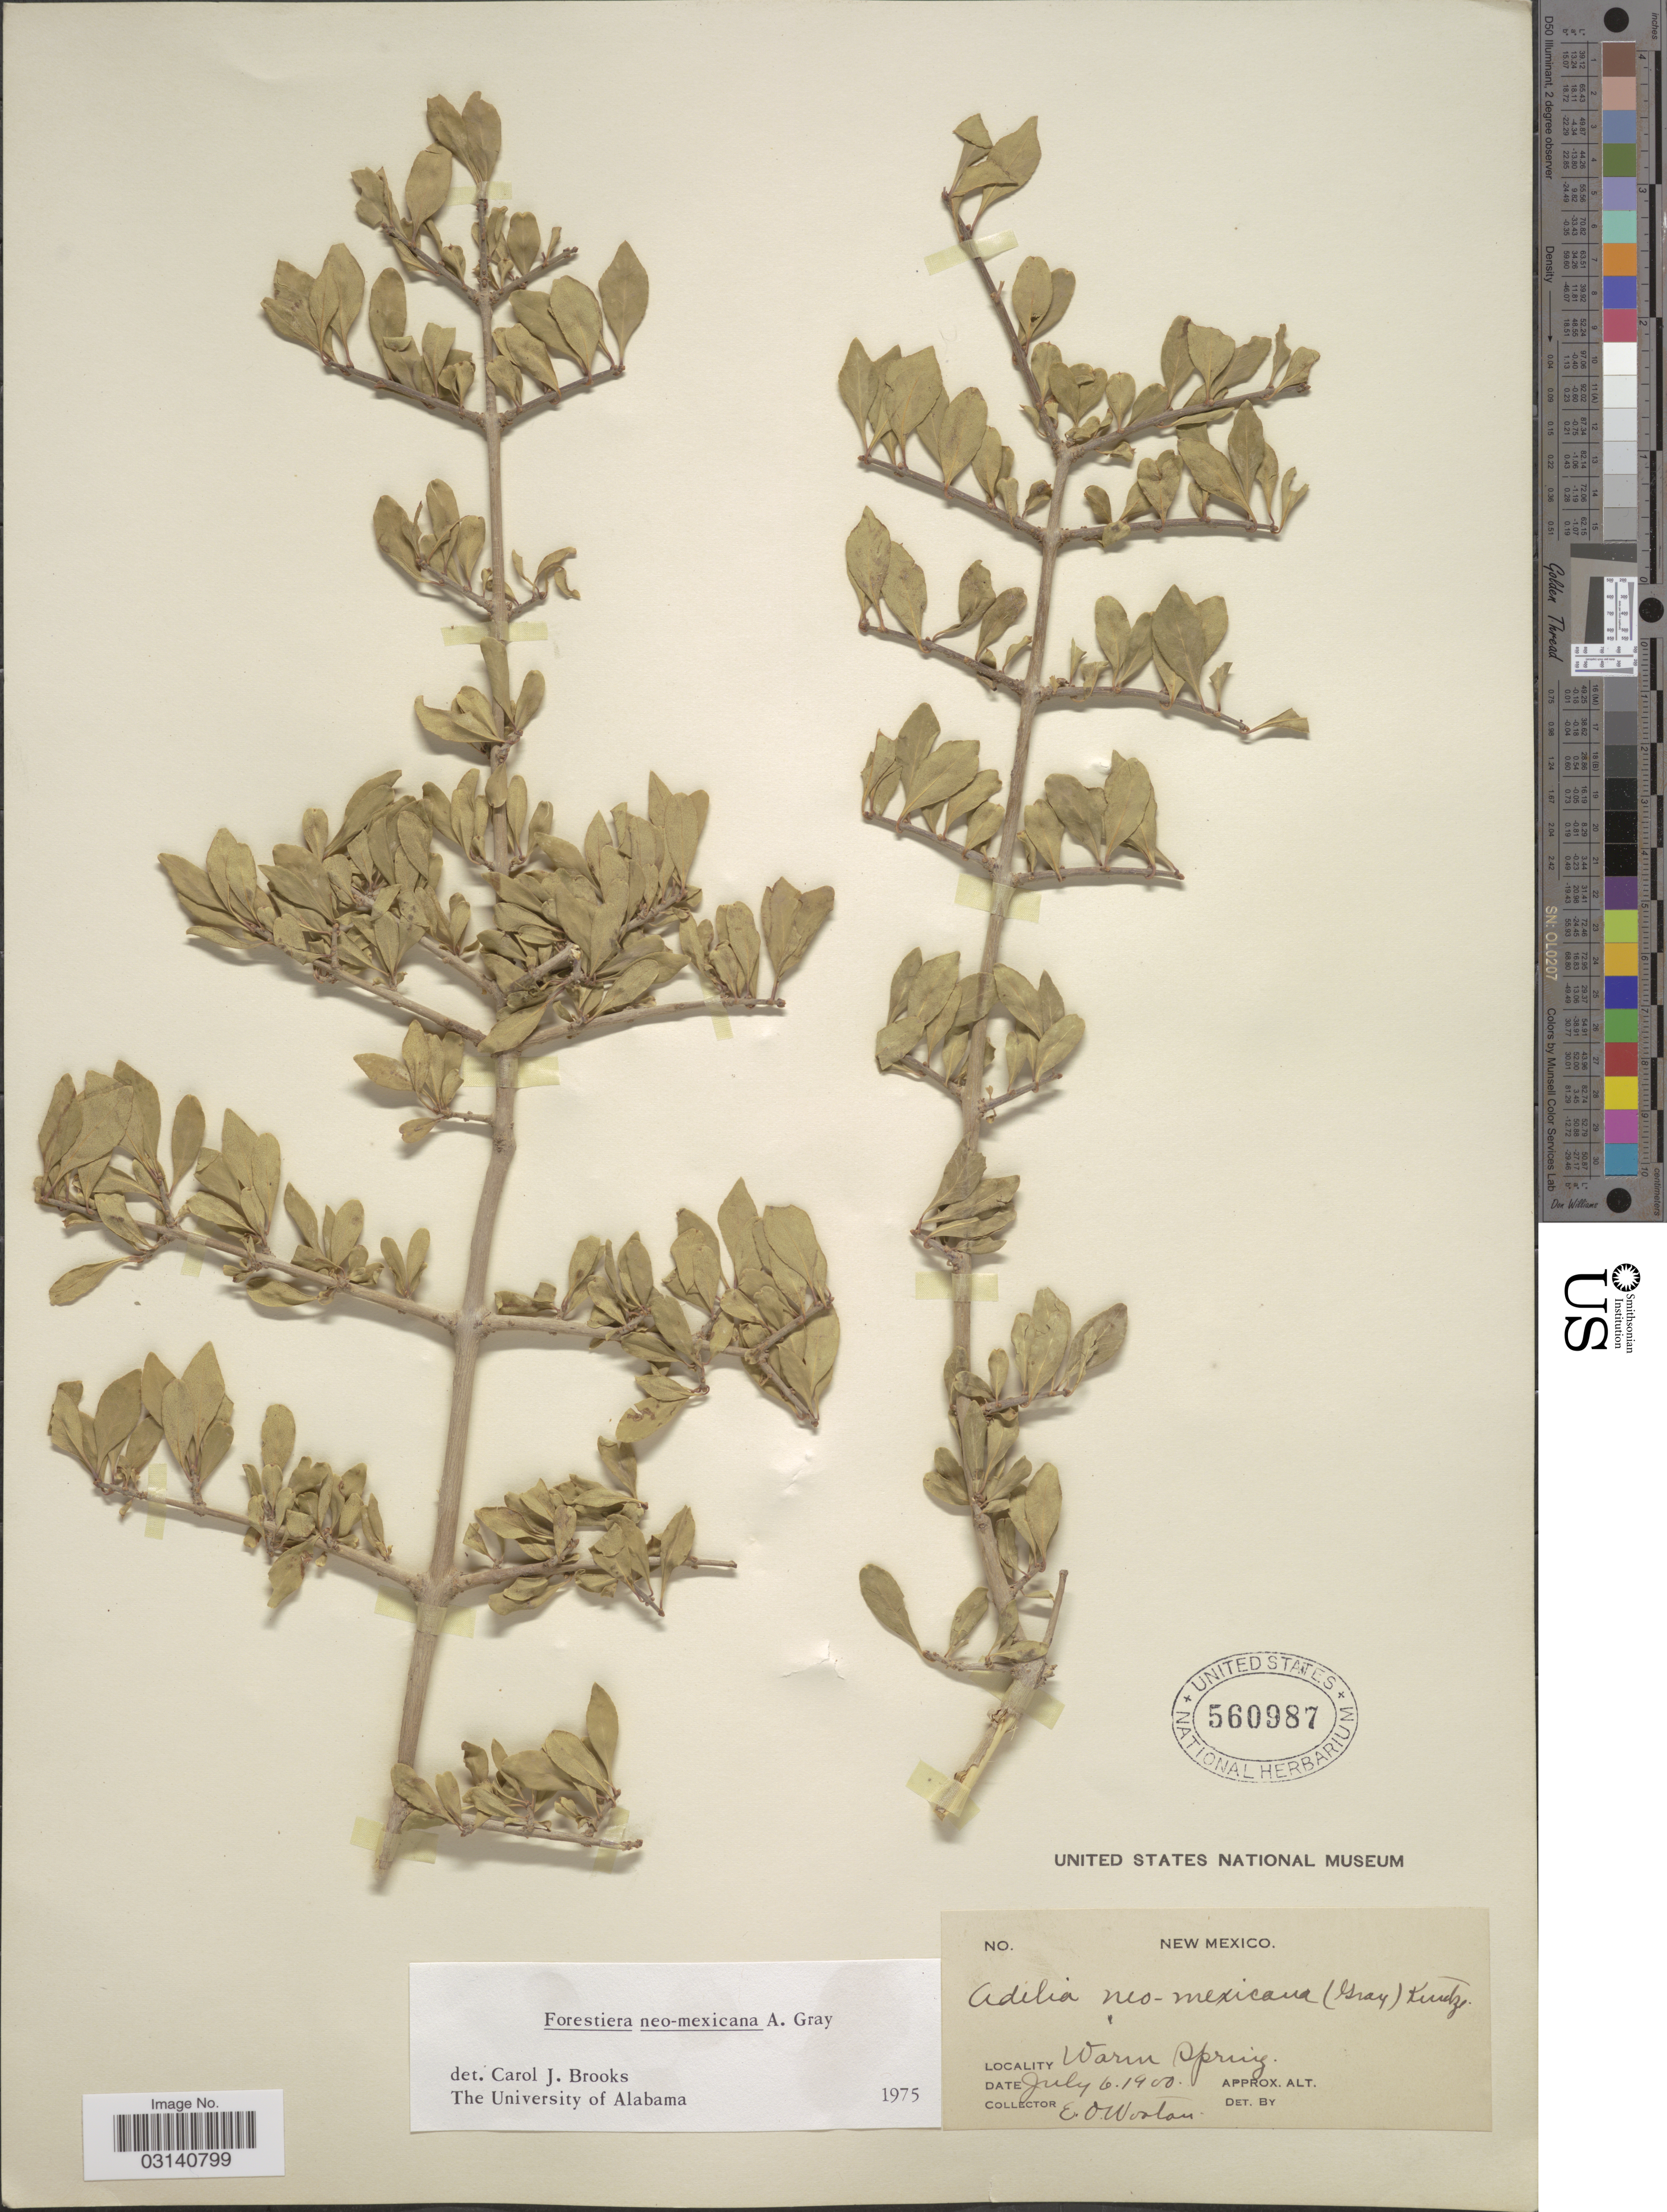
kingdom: Plantae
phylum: Tracheophyta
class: Magnoliopsida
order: Lamiales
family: Oleaceae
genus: Forestiera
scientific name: Forestiera neomexicana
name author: A. Gray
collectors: E. O. Wooton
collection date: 1900-07-06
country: United States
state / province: New Mexico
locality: Warm Spring.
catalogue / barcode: US 560987